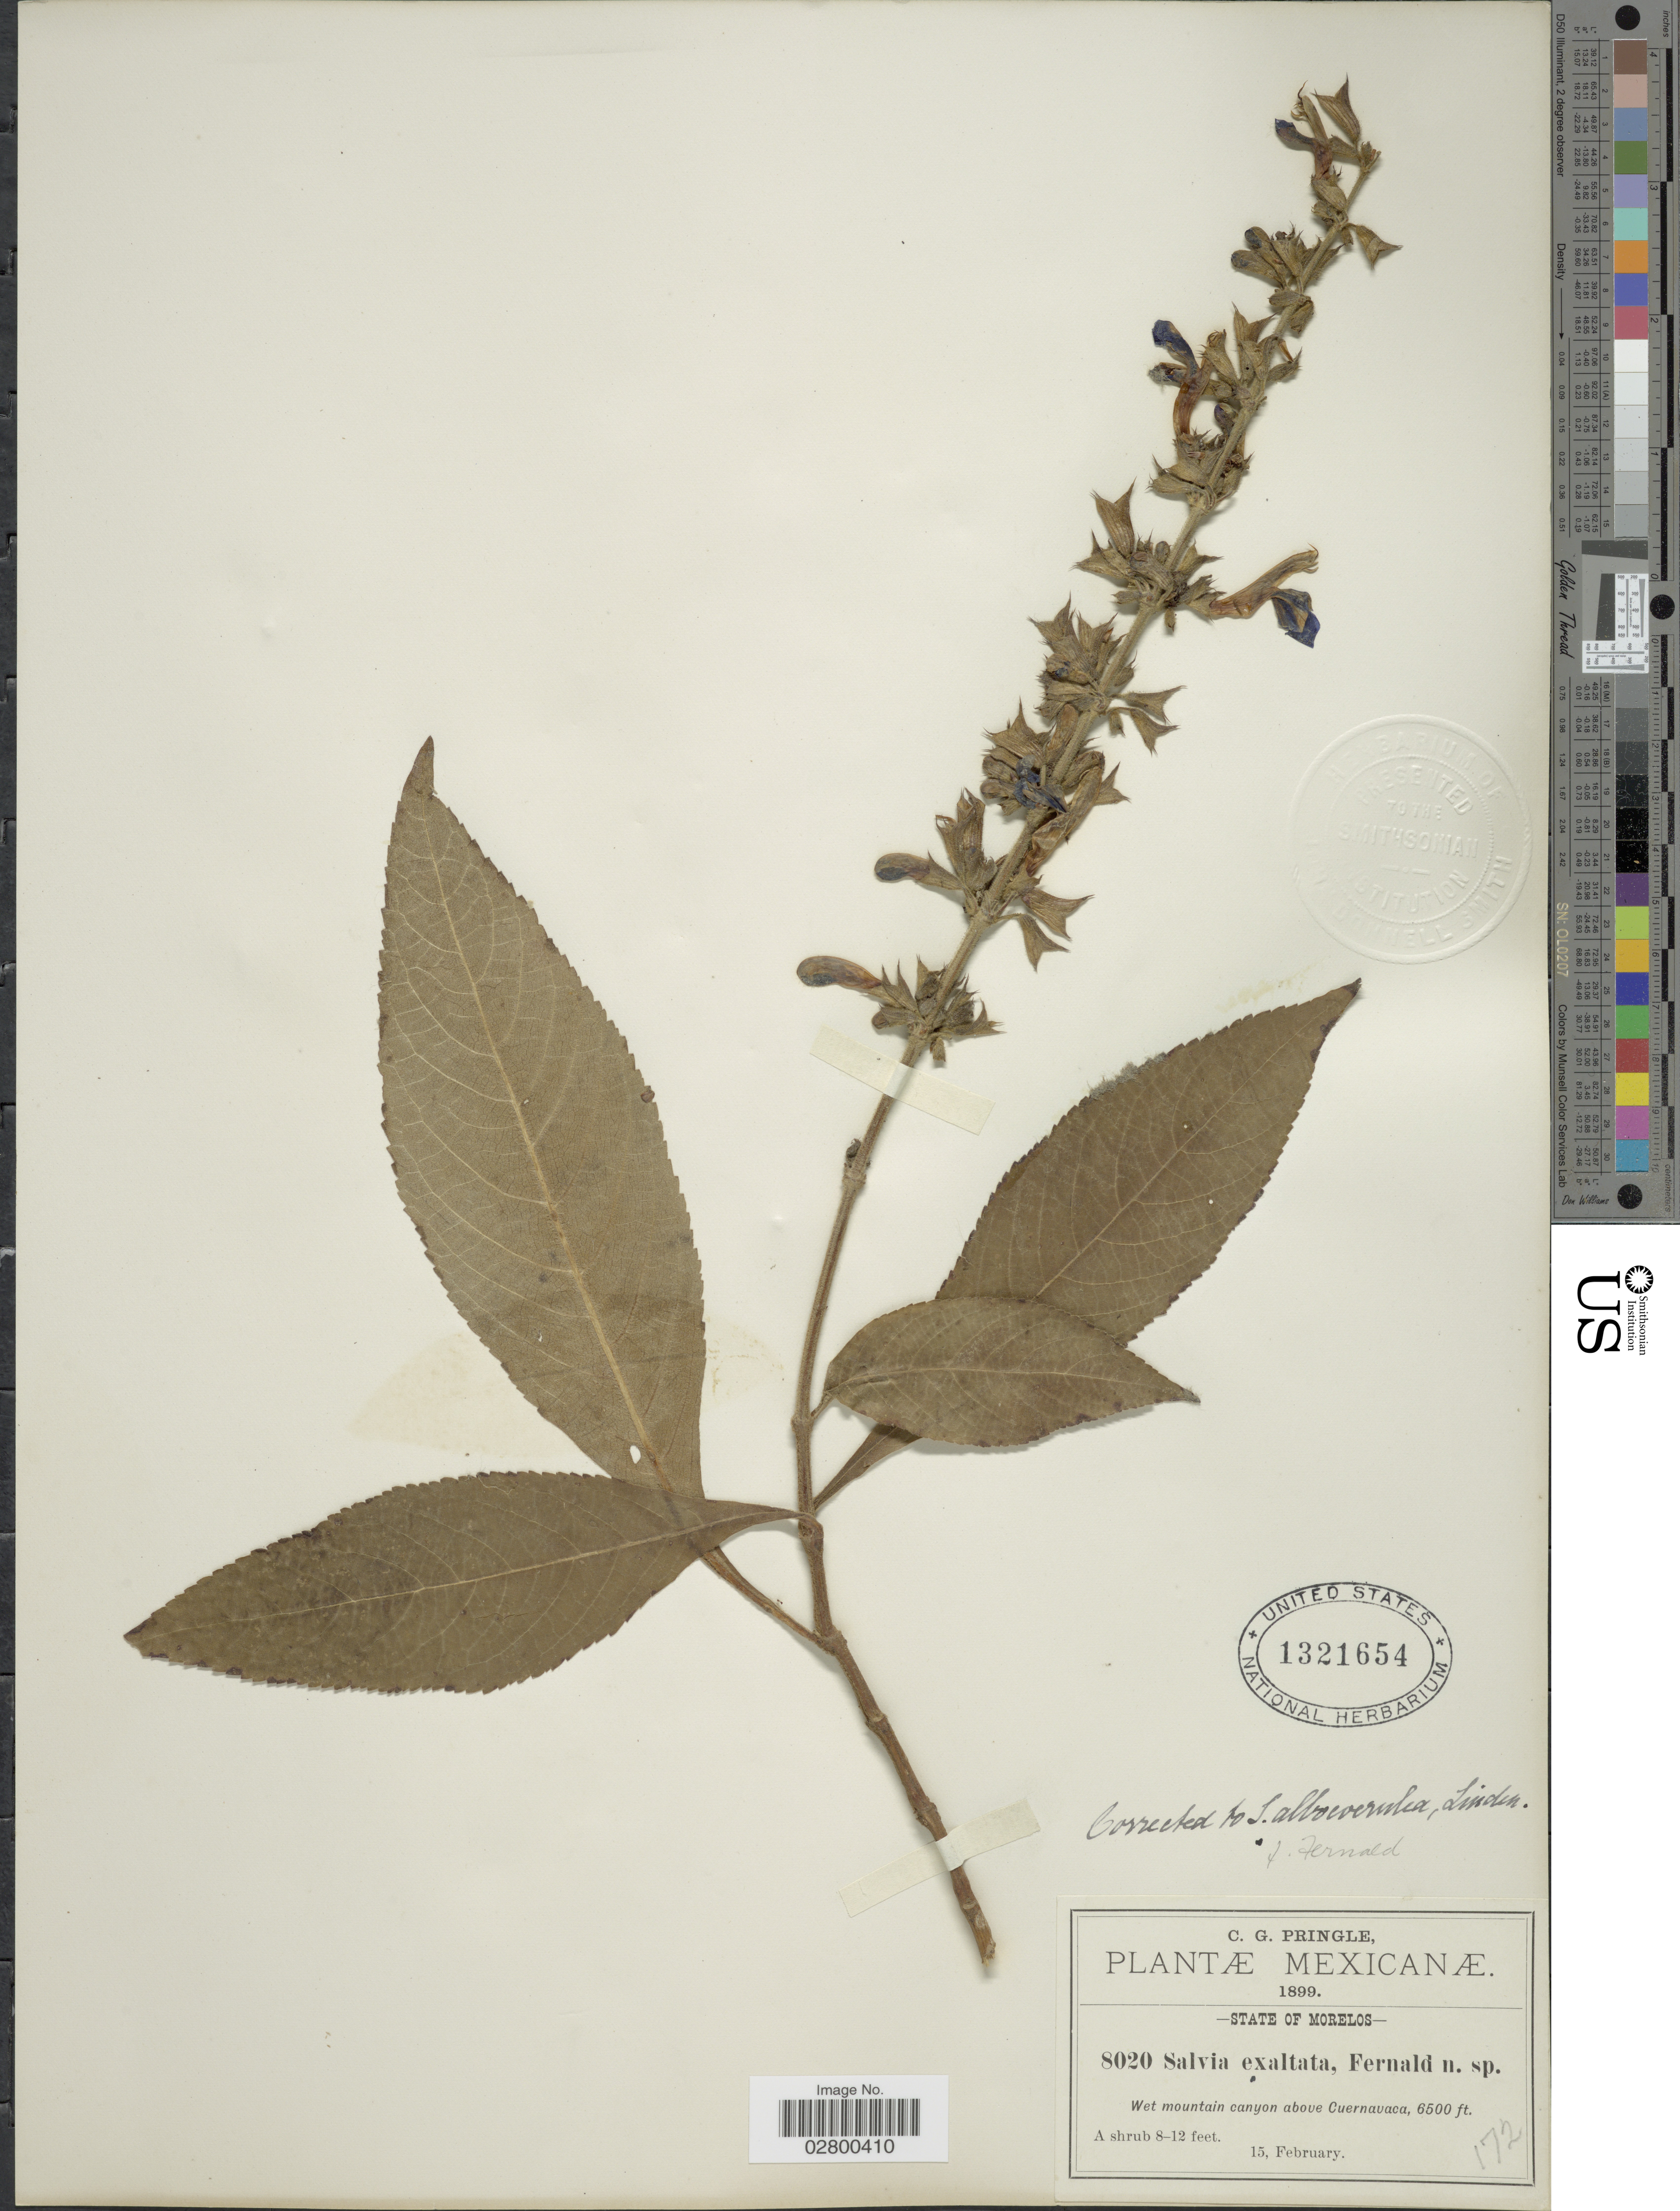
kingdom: Plantae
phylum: Tracheophyta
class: Magnoliopsida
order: Lamiales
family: Lamiaceae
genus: Salvia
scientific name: Salvia albocaerulea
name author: Linden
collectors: C. G. Pringle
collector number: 8020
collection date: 1899-02-15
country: Mexico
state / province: Morelos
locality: State of Morelos, Wet mountain canyon above Cuernavaca.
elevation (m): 1981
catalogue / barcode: US 1321654